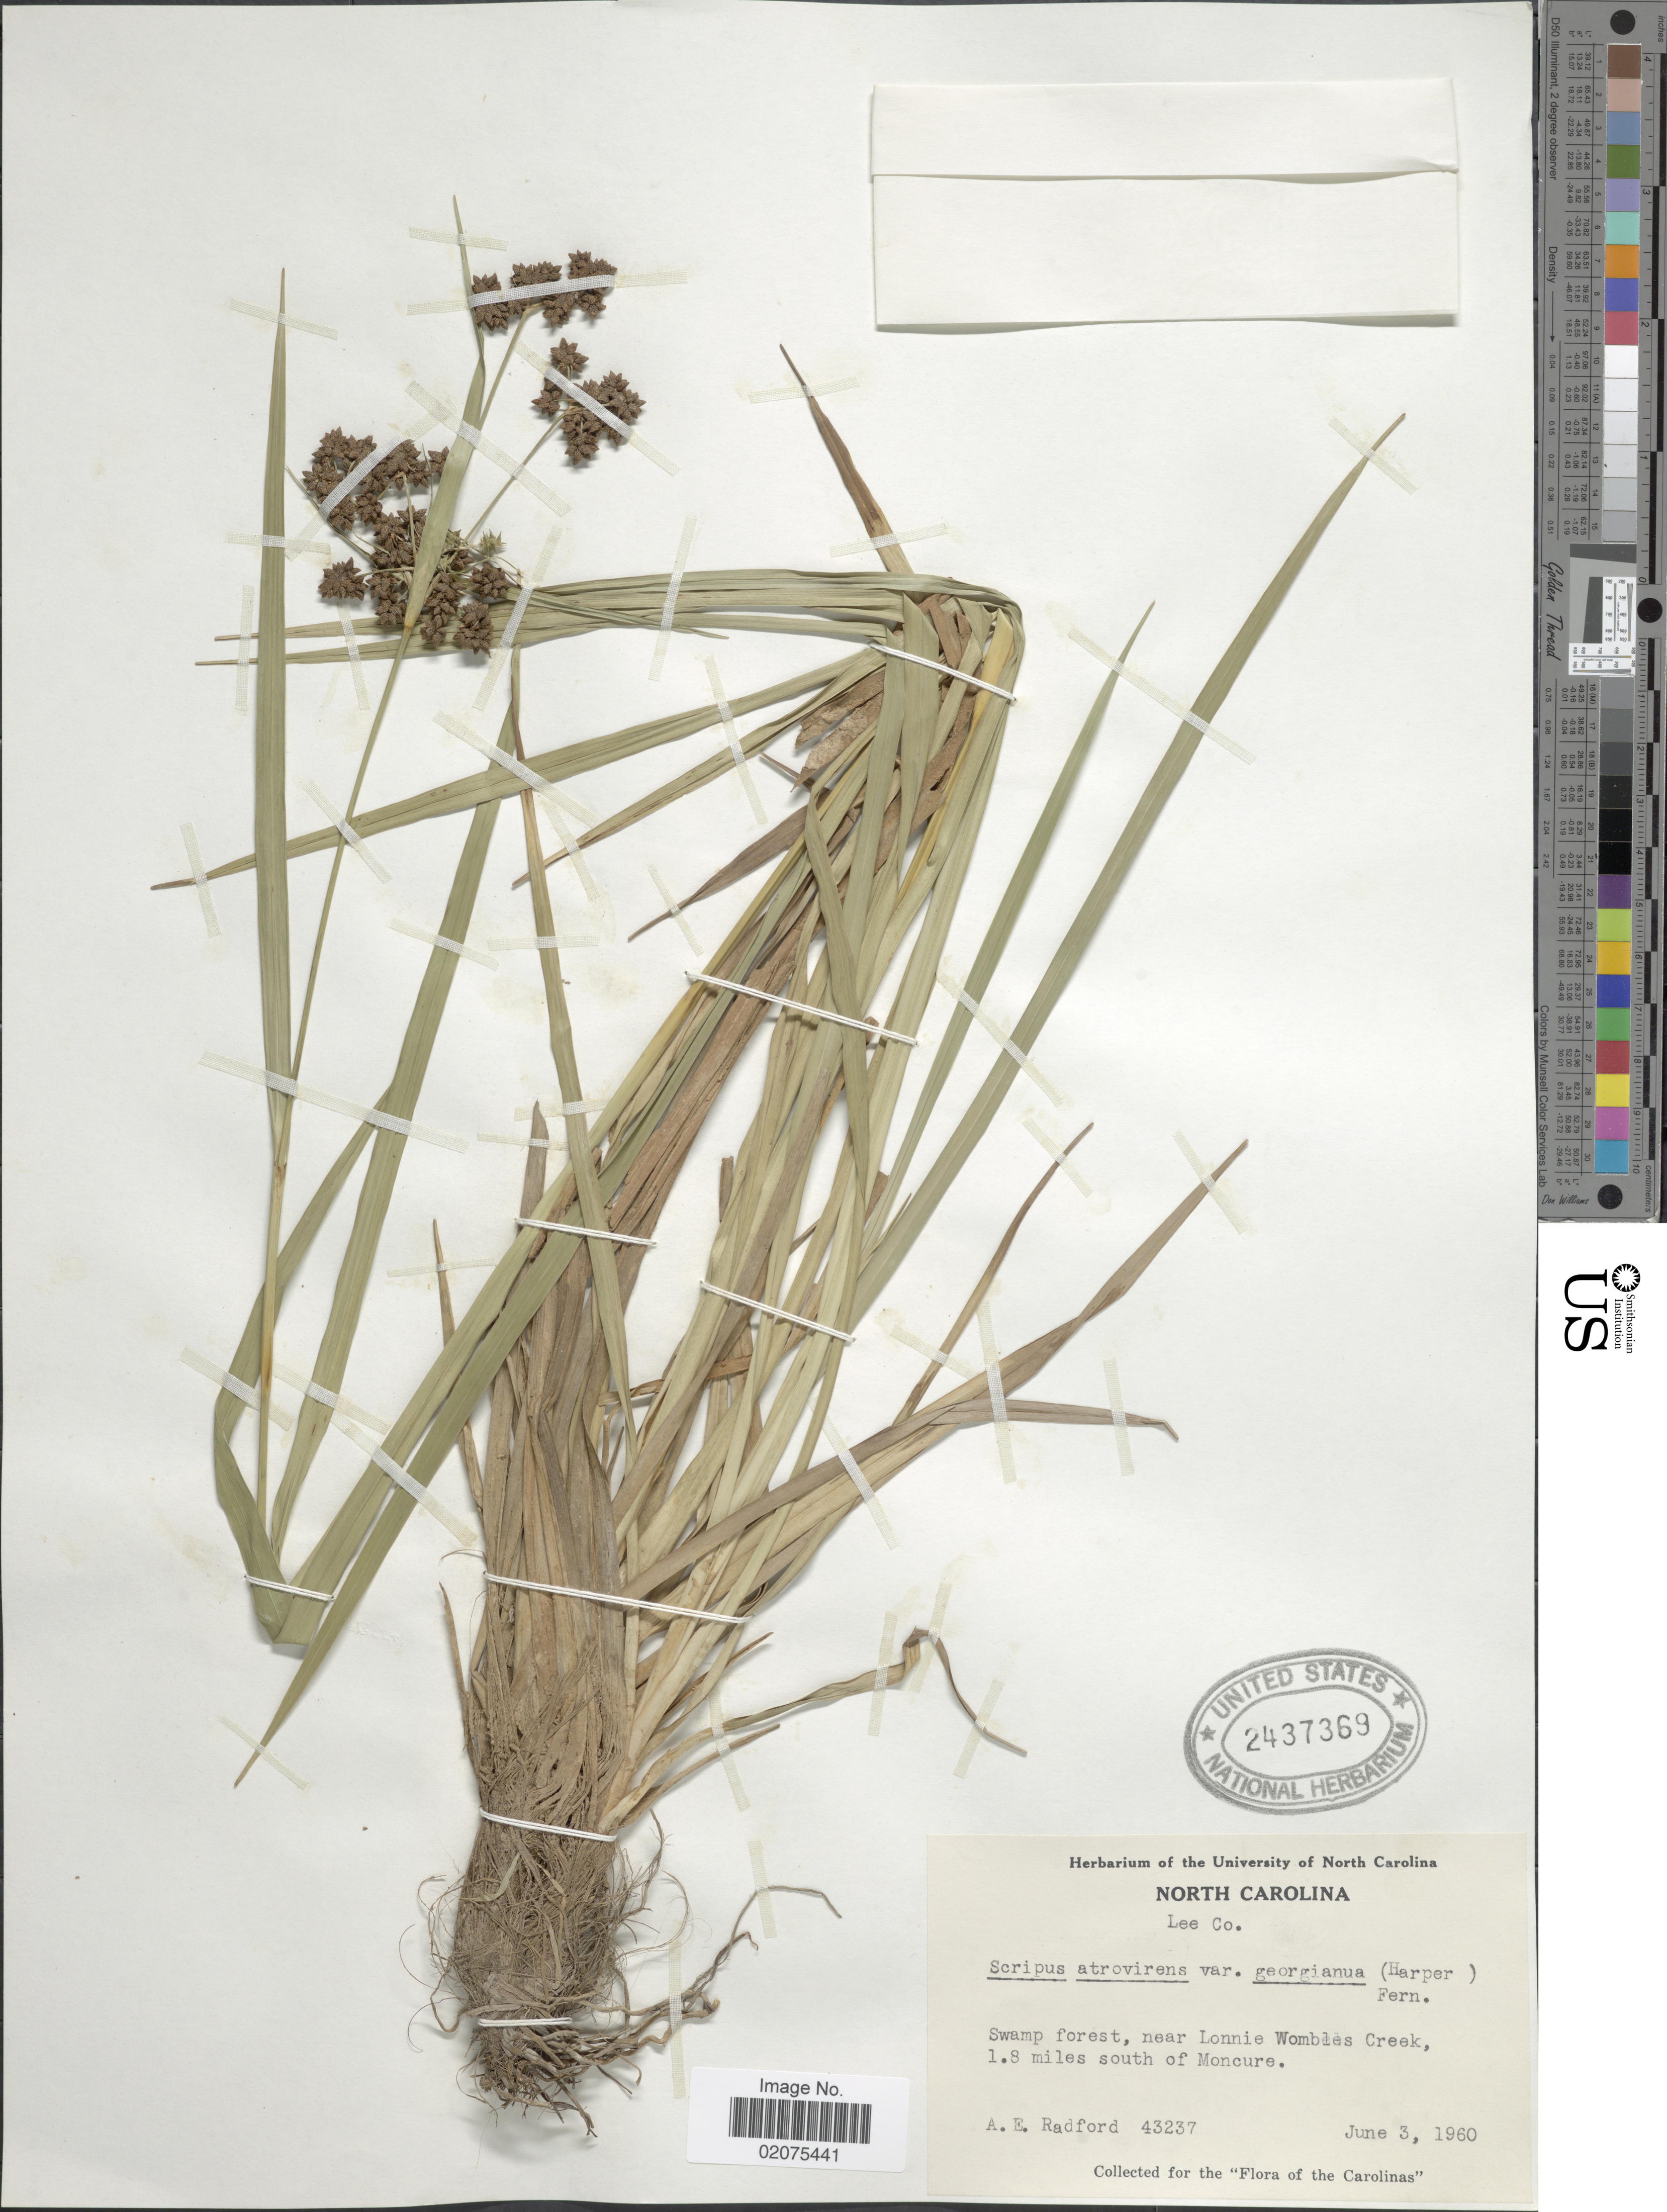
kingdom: Plantae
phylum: Tracheophyta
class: Liliopsida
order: Poales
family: Cyperaceae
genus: Scirpus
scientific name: Scirpus georgianus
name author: R.M. Harper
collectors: A. E. Radford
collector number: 43237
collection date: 1960-06-03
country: United States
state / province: North Carolina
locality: Lee Co. Swamp forest, near Lonnie Wombles Creek, 1.8 miles south of Moncure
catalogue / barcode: US 2437369